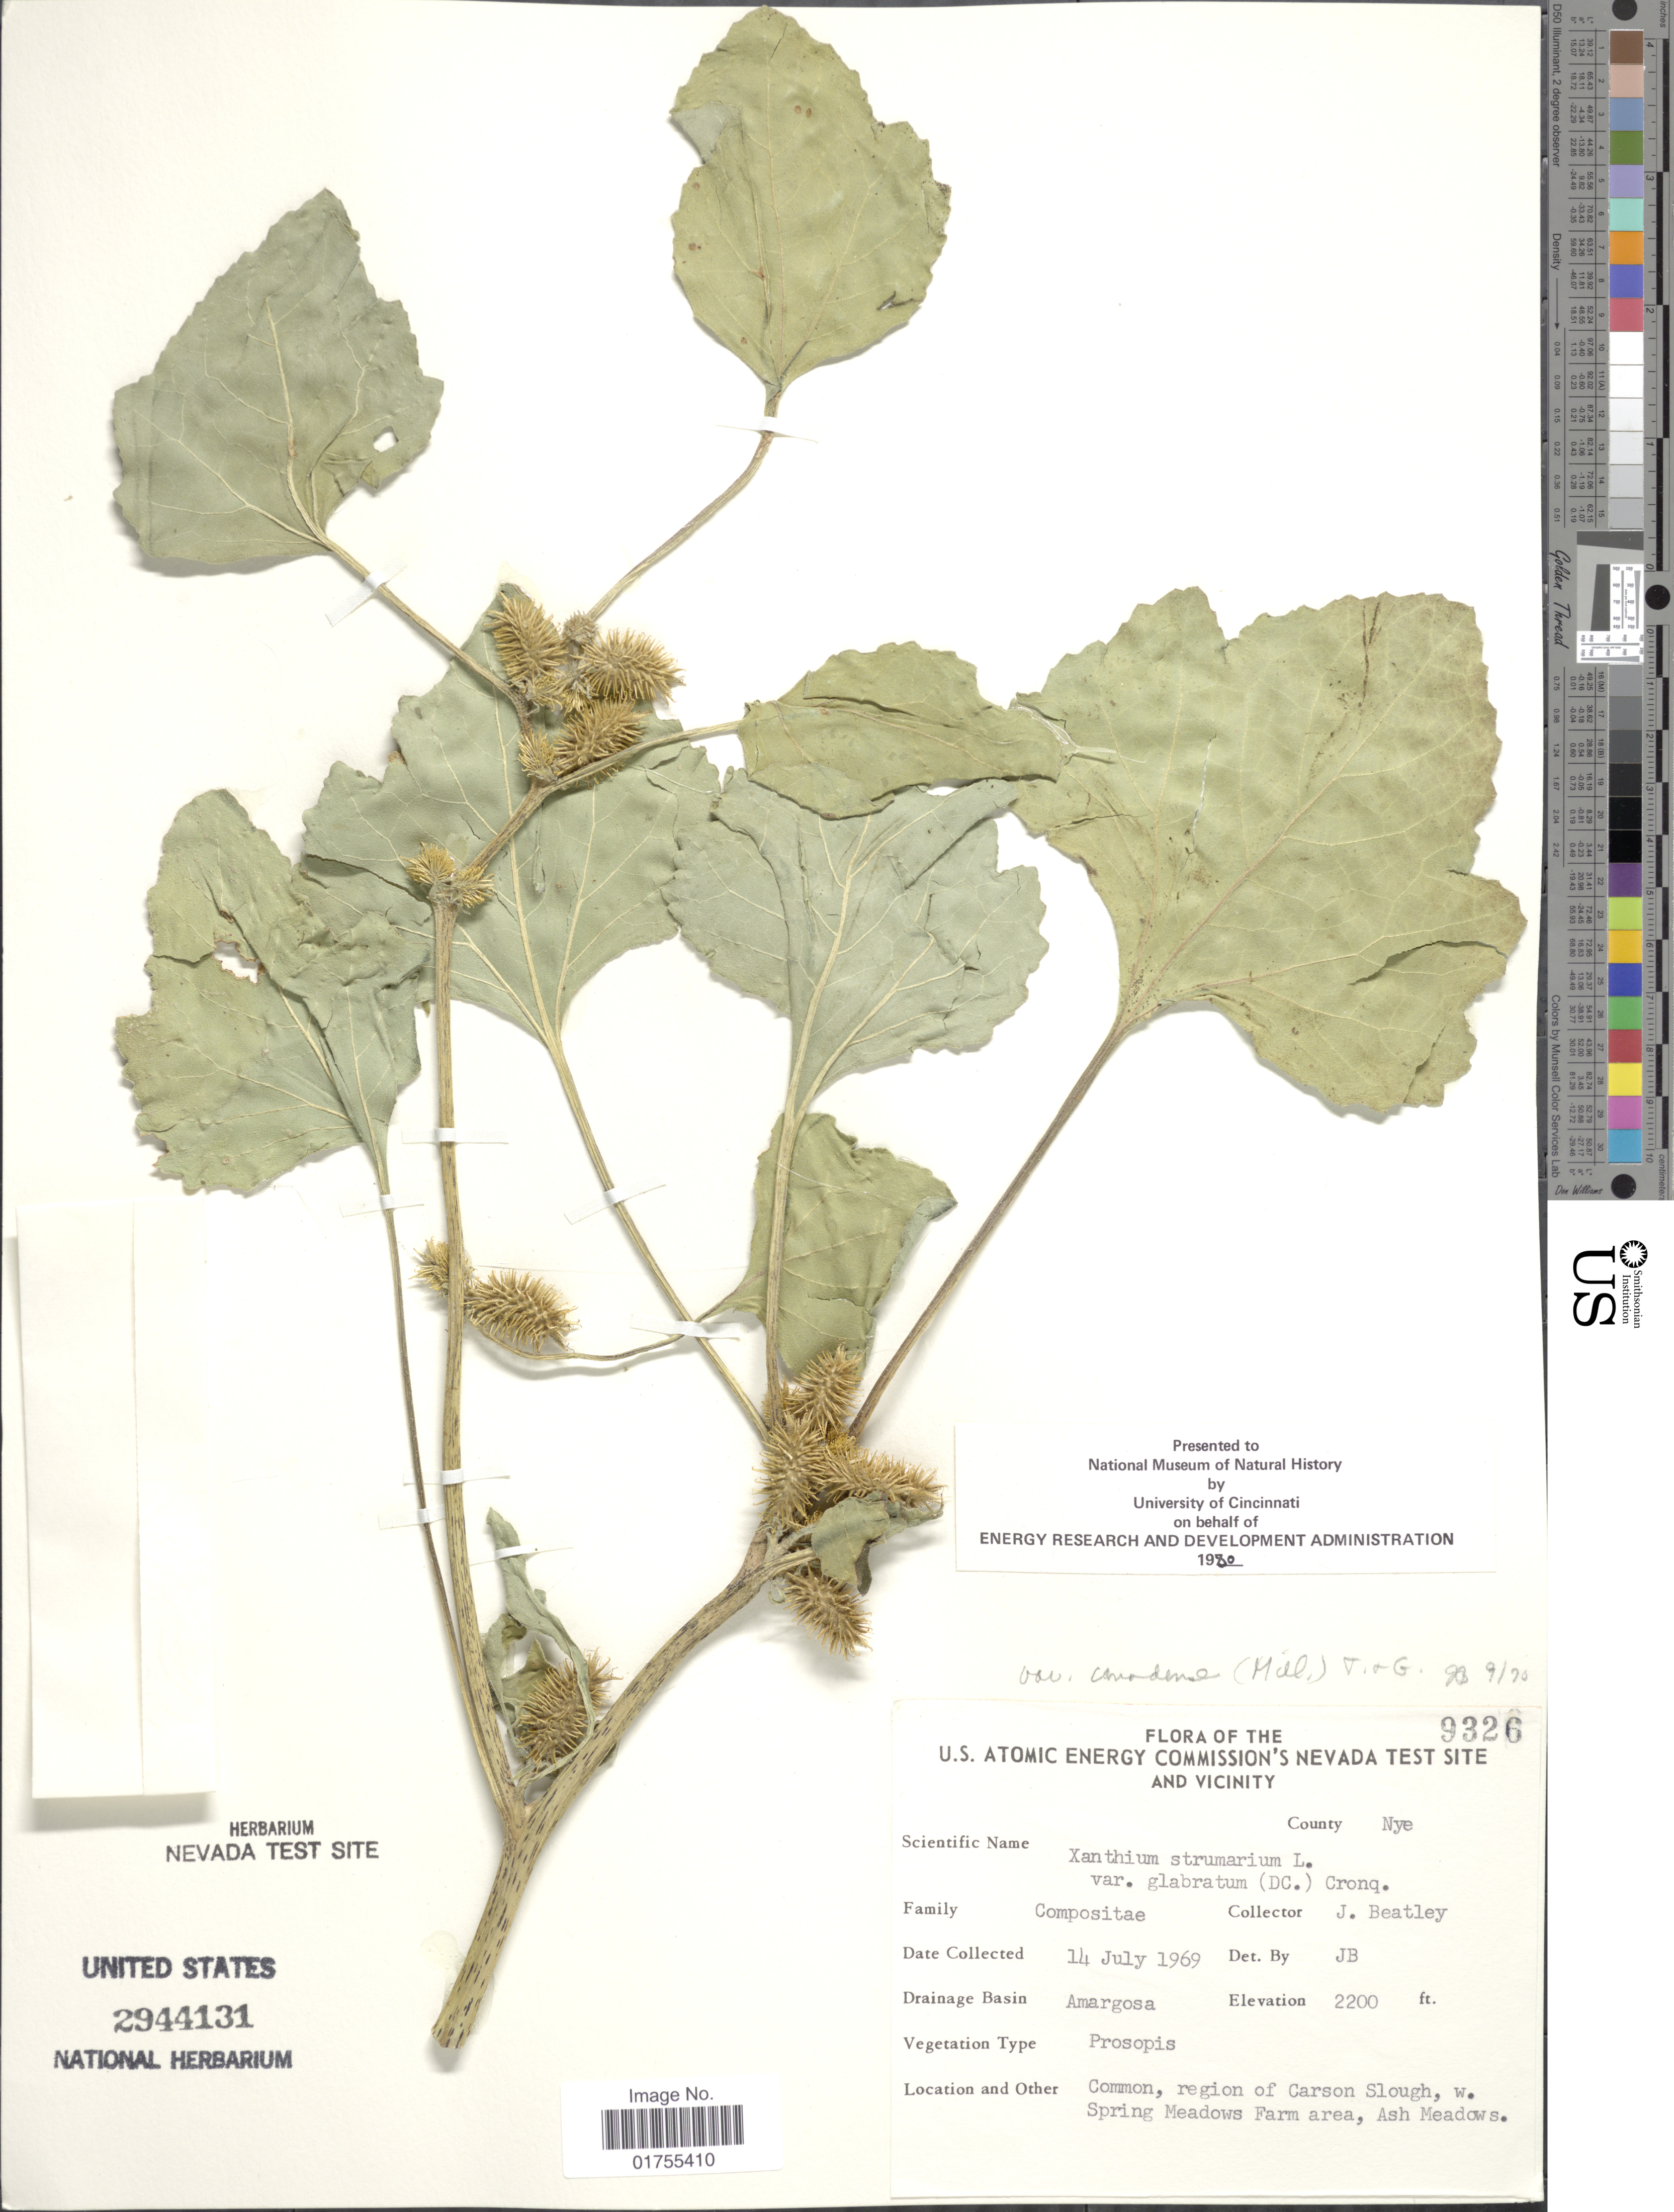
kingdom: Plantae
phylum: Tracheophyta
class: Magnoliopsida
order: Asterales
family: Asteraceae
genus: Xanthium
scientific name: Xanthium strumarium var. glabratum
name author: Mill.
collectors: J. C. Beatley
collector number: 9326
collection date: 1969-07-14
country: United States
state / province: Nevada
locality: U.S. Atomic Energy Commission's Nevada Test Site and Vicinity, County: Nye, Drainage Basin: Amargosa, Region of Carson Slough, w. Spring Meadow Farm area, Ash Meadows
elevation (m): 671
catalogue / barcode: US 2944131